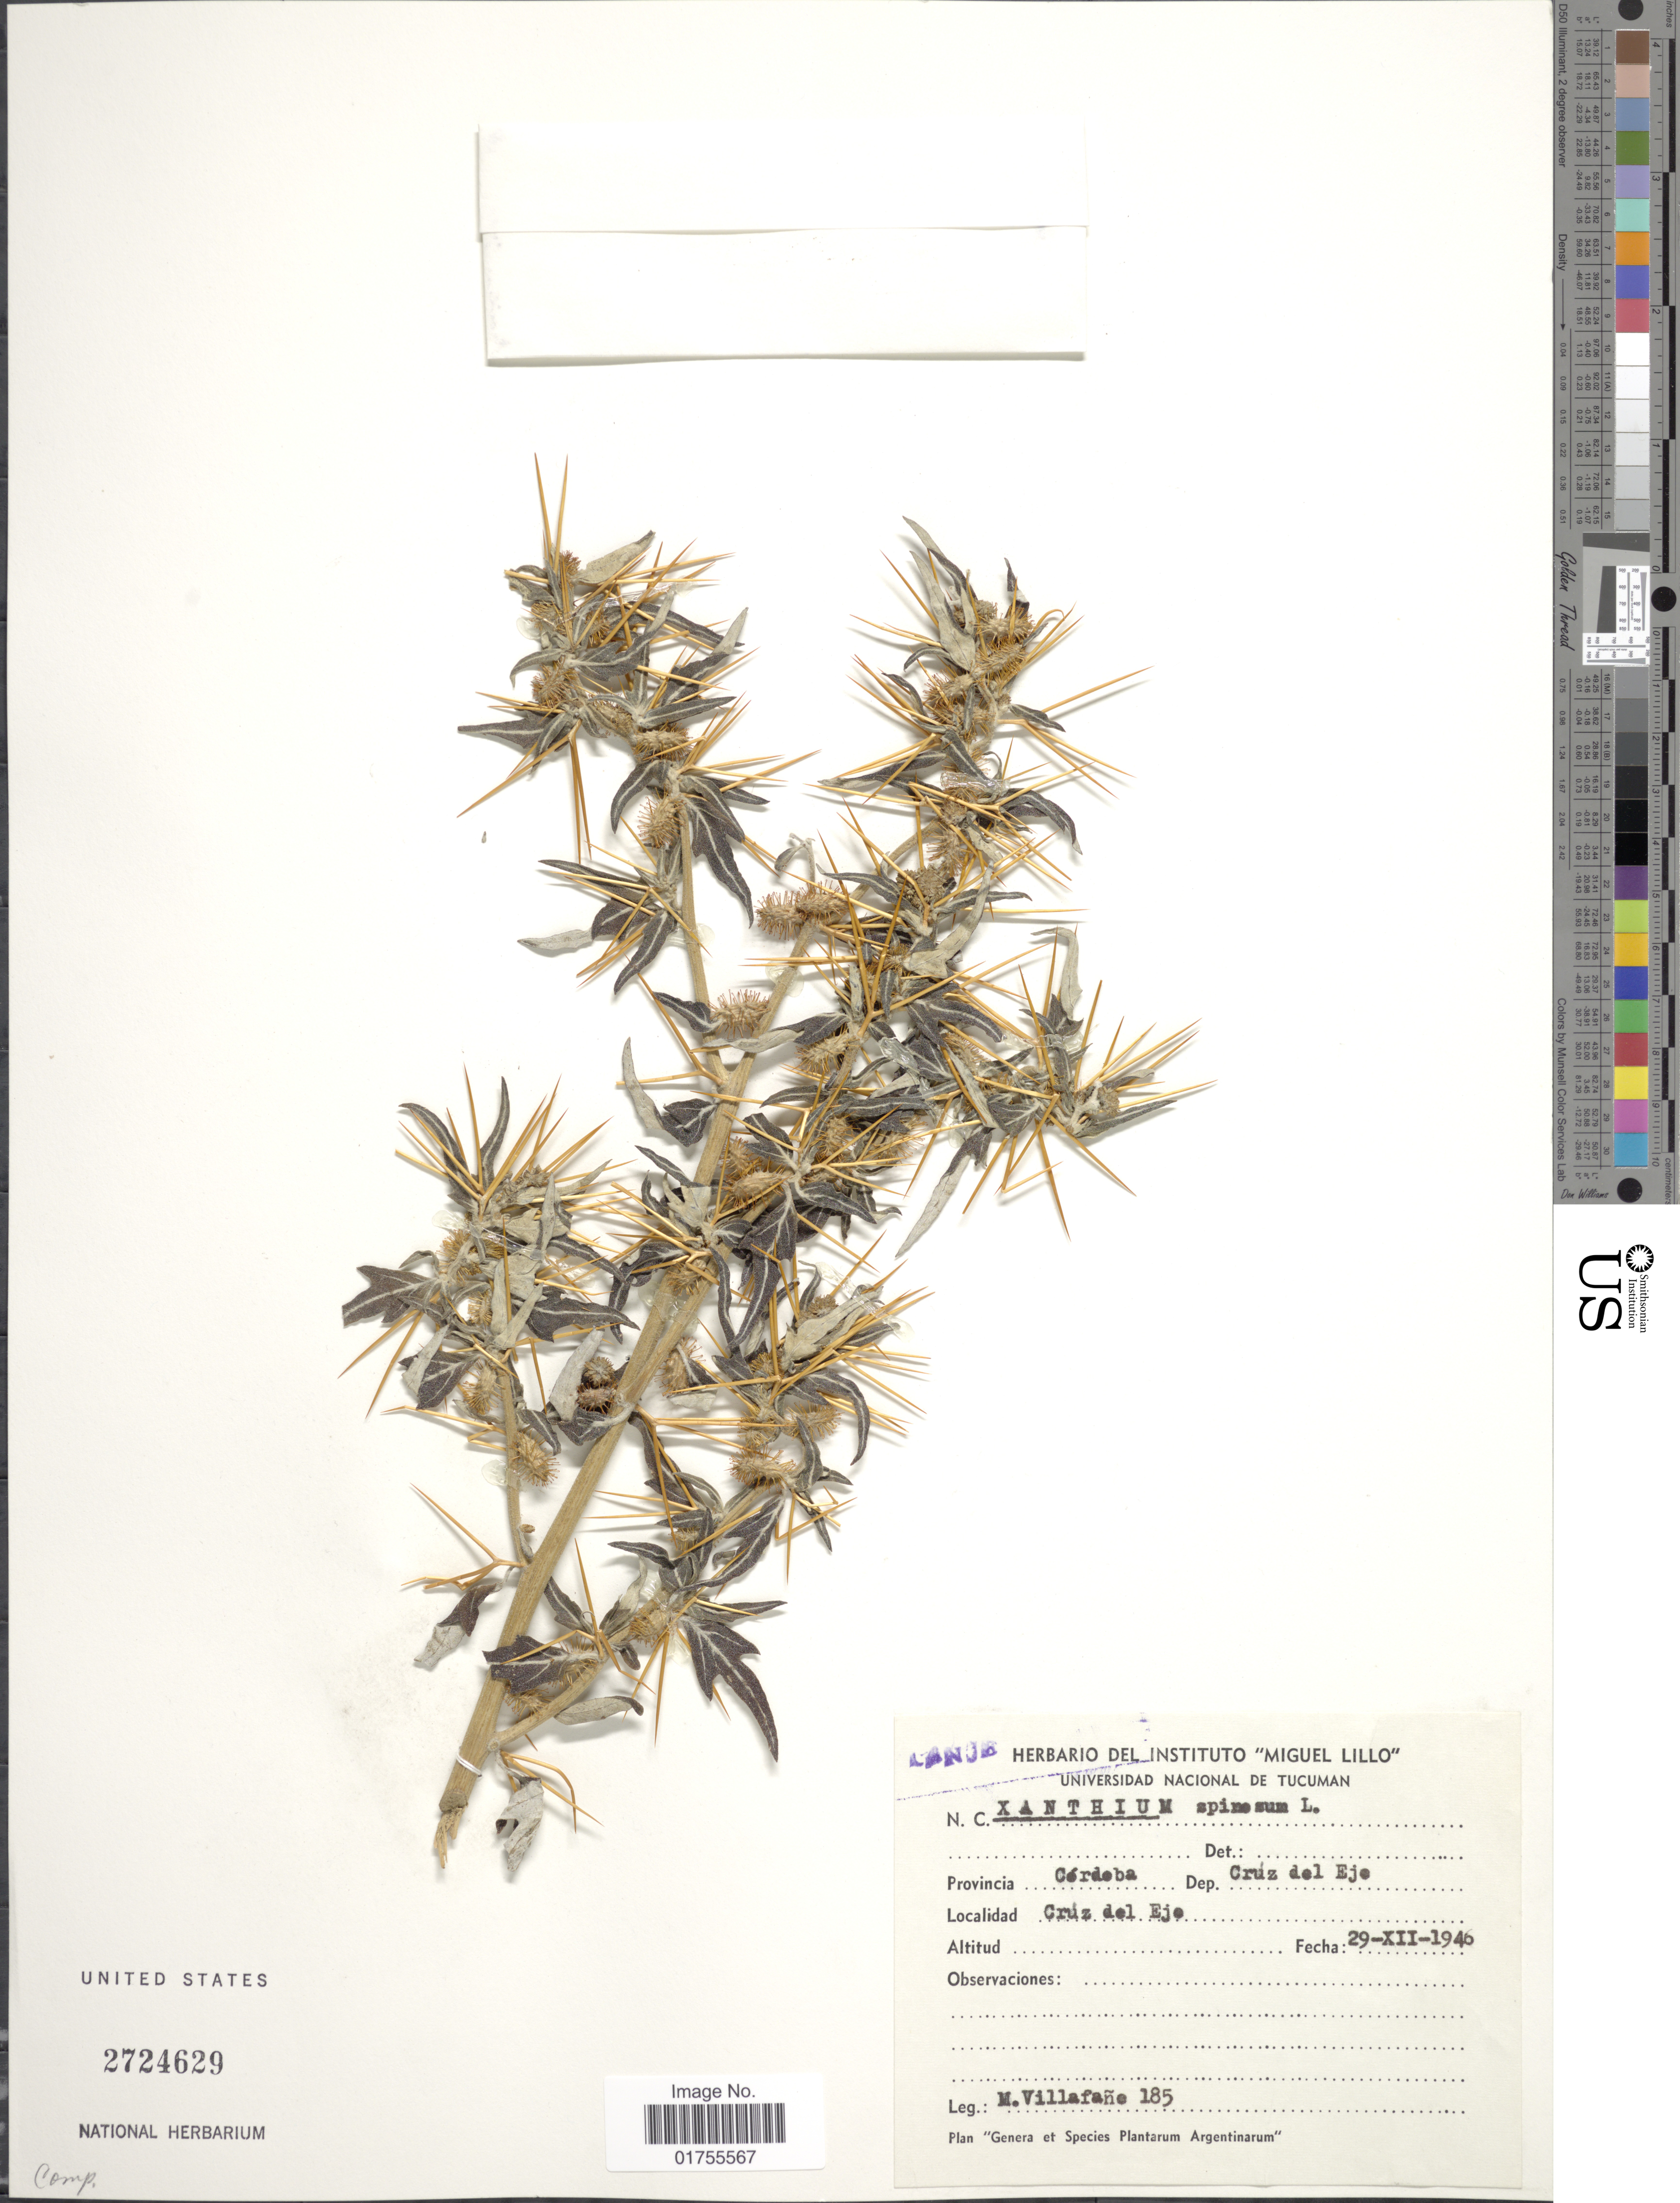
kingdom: Plantae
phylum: Tracheophyta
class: Magnoliopsida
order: Asterales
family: Asteraceae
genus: Xanthium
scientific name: Xanthium spinosum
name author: L.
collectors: M. Villafane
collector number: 185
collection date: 1946-12-29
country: Argentina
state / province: Cordoba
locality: Dept. Cruz del Eje, Cruz del Eje.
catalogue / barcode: US 2724629